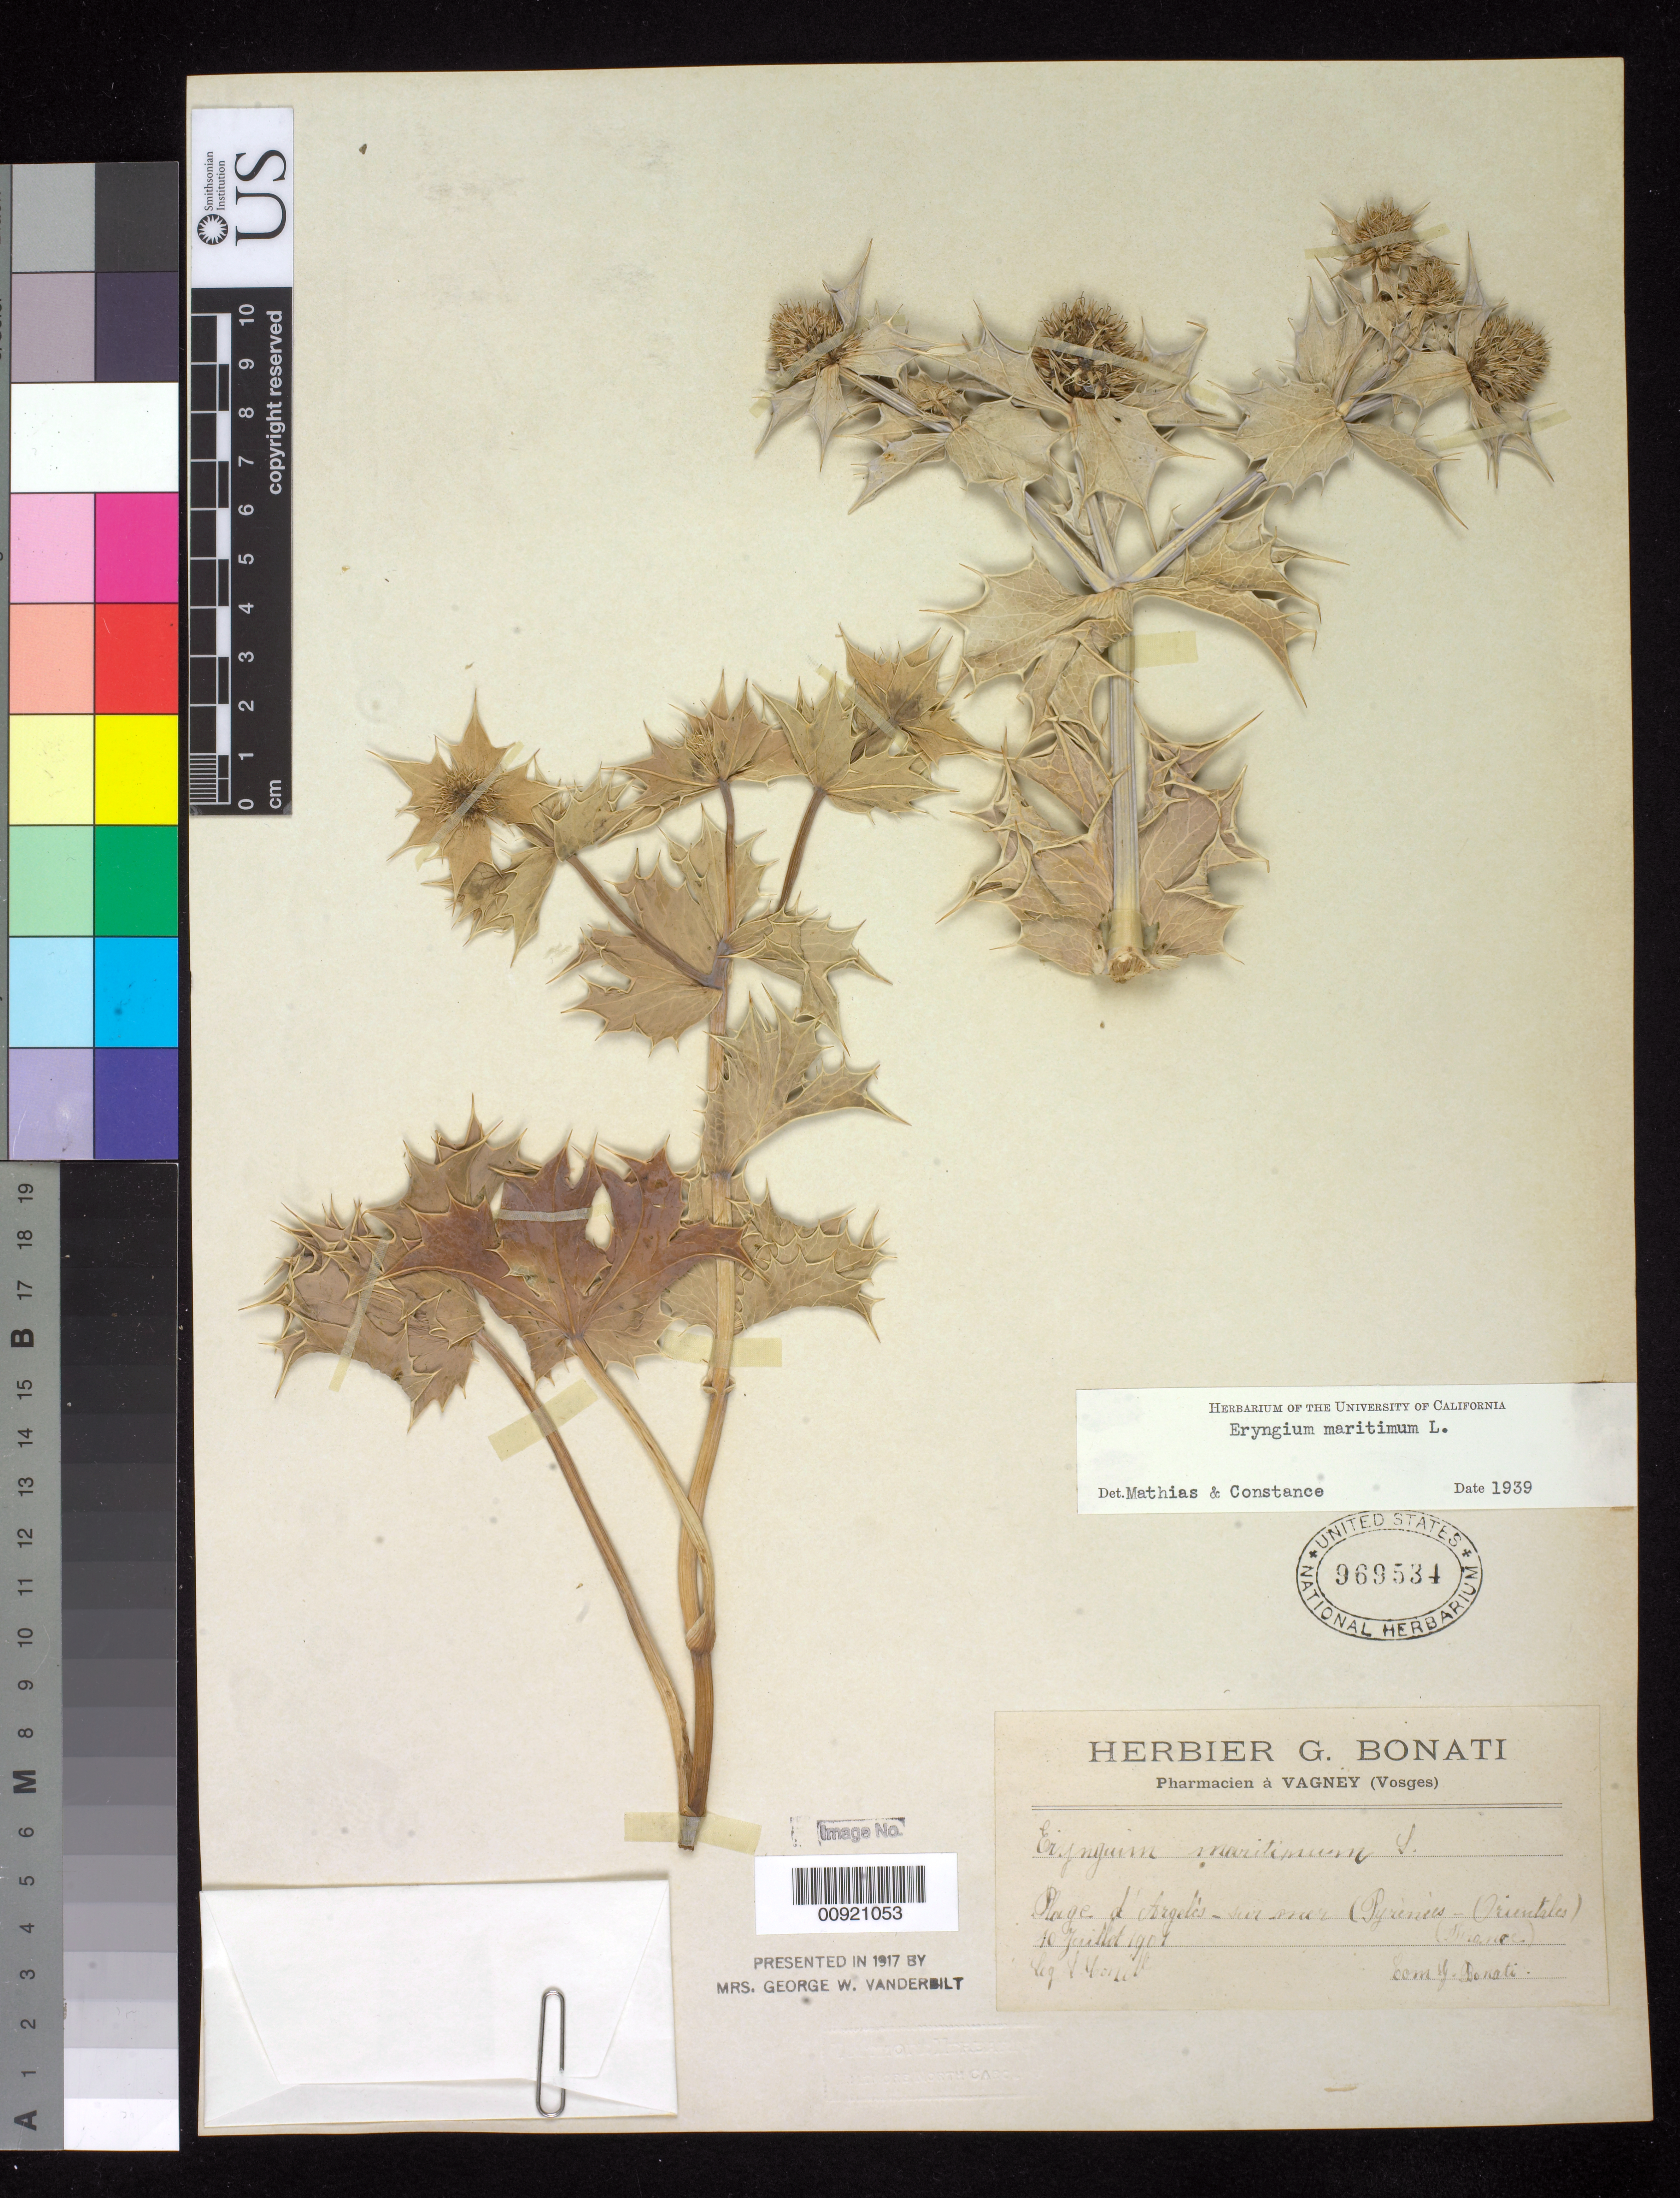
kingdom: Plantae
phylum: Tracheophyta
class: Magnoliopsida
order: Apiales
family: Apiaceae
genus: Eryngium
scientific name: Eryngium maritimum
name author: L.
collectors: G. Bonati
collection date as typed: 10 Jul 1901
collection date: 1901-07-10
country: France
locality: Page d' Argeles sur mer (Pyrinies-Orientales)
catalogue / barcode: US 969534